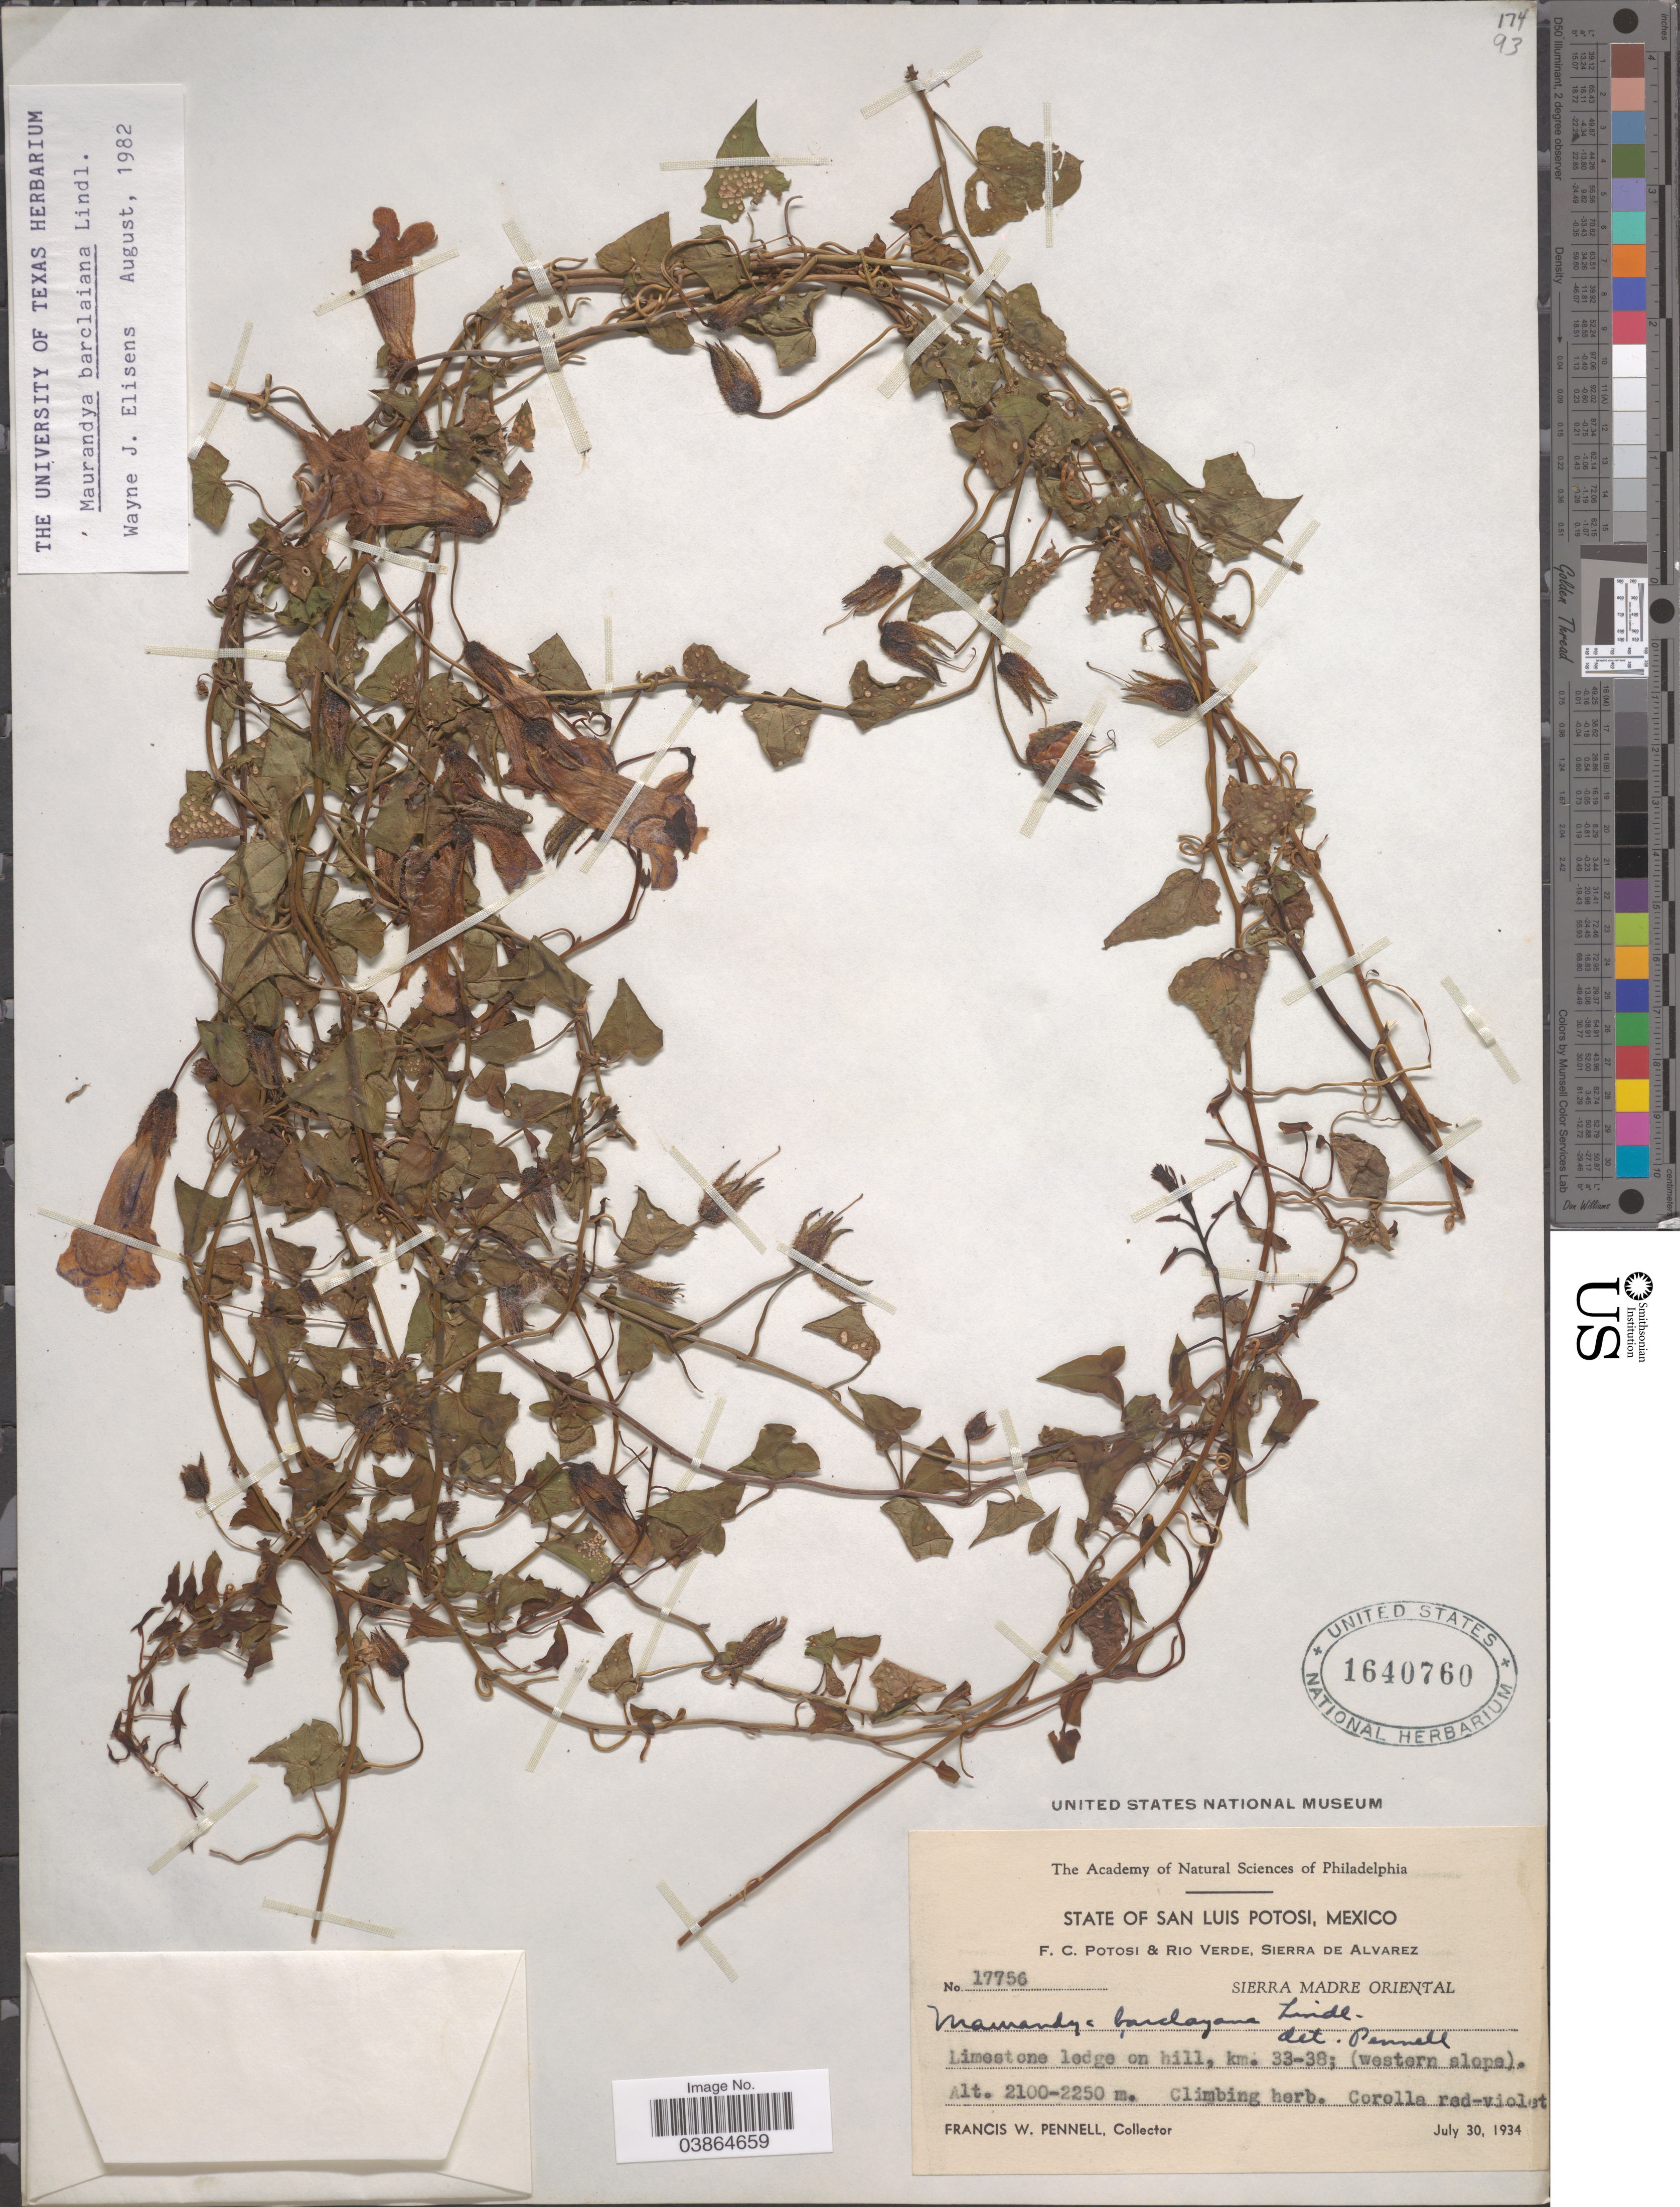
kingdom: Plantae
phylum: Tracheophyta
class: Magnoliopsida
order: Lamiales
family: Plantaginaceae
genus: Maurandya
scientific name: Maurandya barclayana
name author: Lindl.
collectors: F. W. Pennell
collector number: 17756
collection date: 1934-07-30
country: Mexico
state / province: San Luis Potosí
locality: F. C. Potosi & Rio Verde, Sierra de Alvarez. Sierra Madre Oriental. Limestone ledge on hill, km. 33-38; (western slope).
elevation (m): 2100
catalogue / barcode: US 1640760